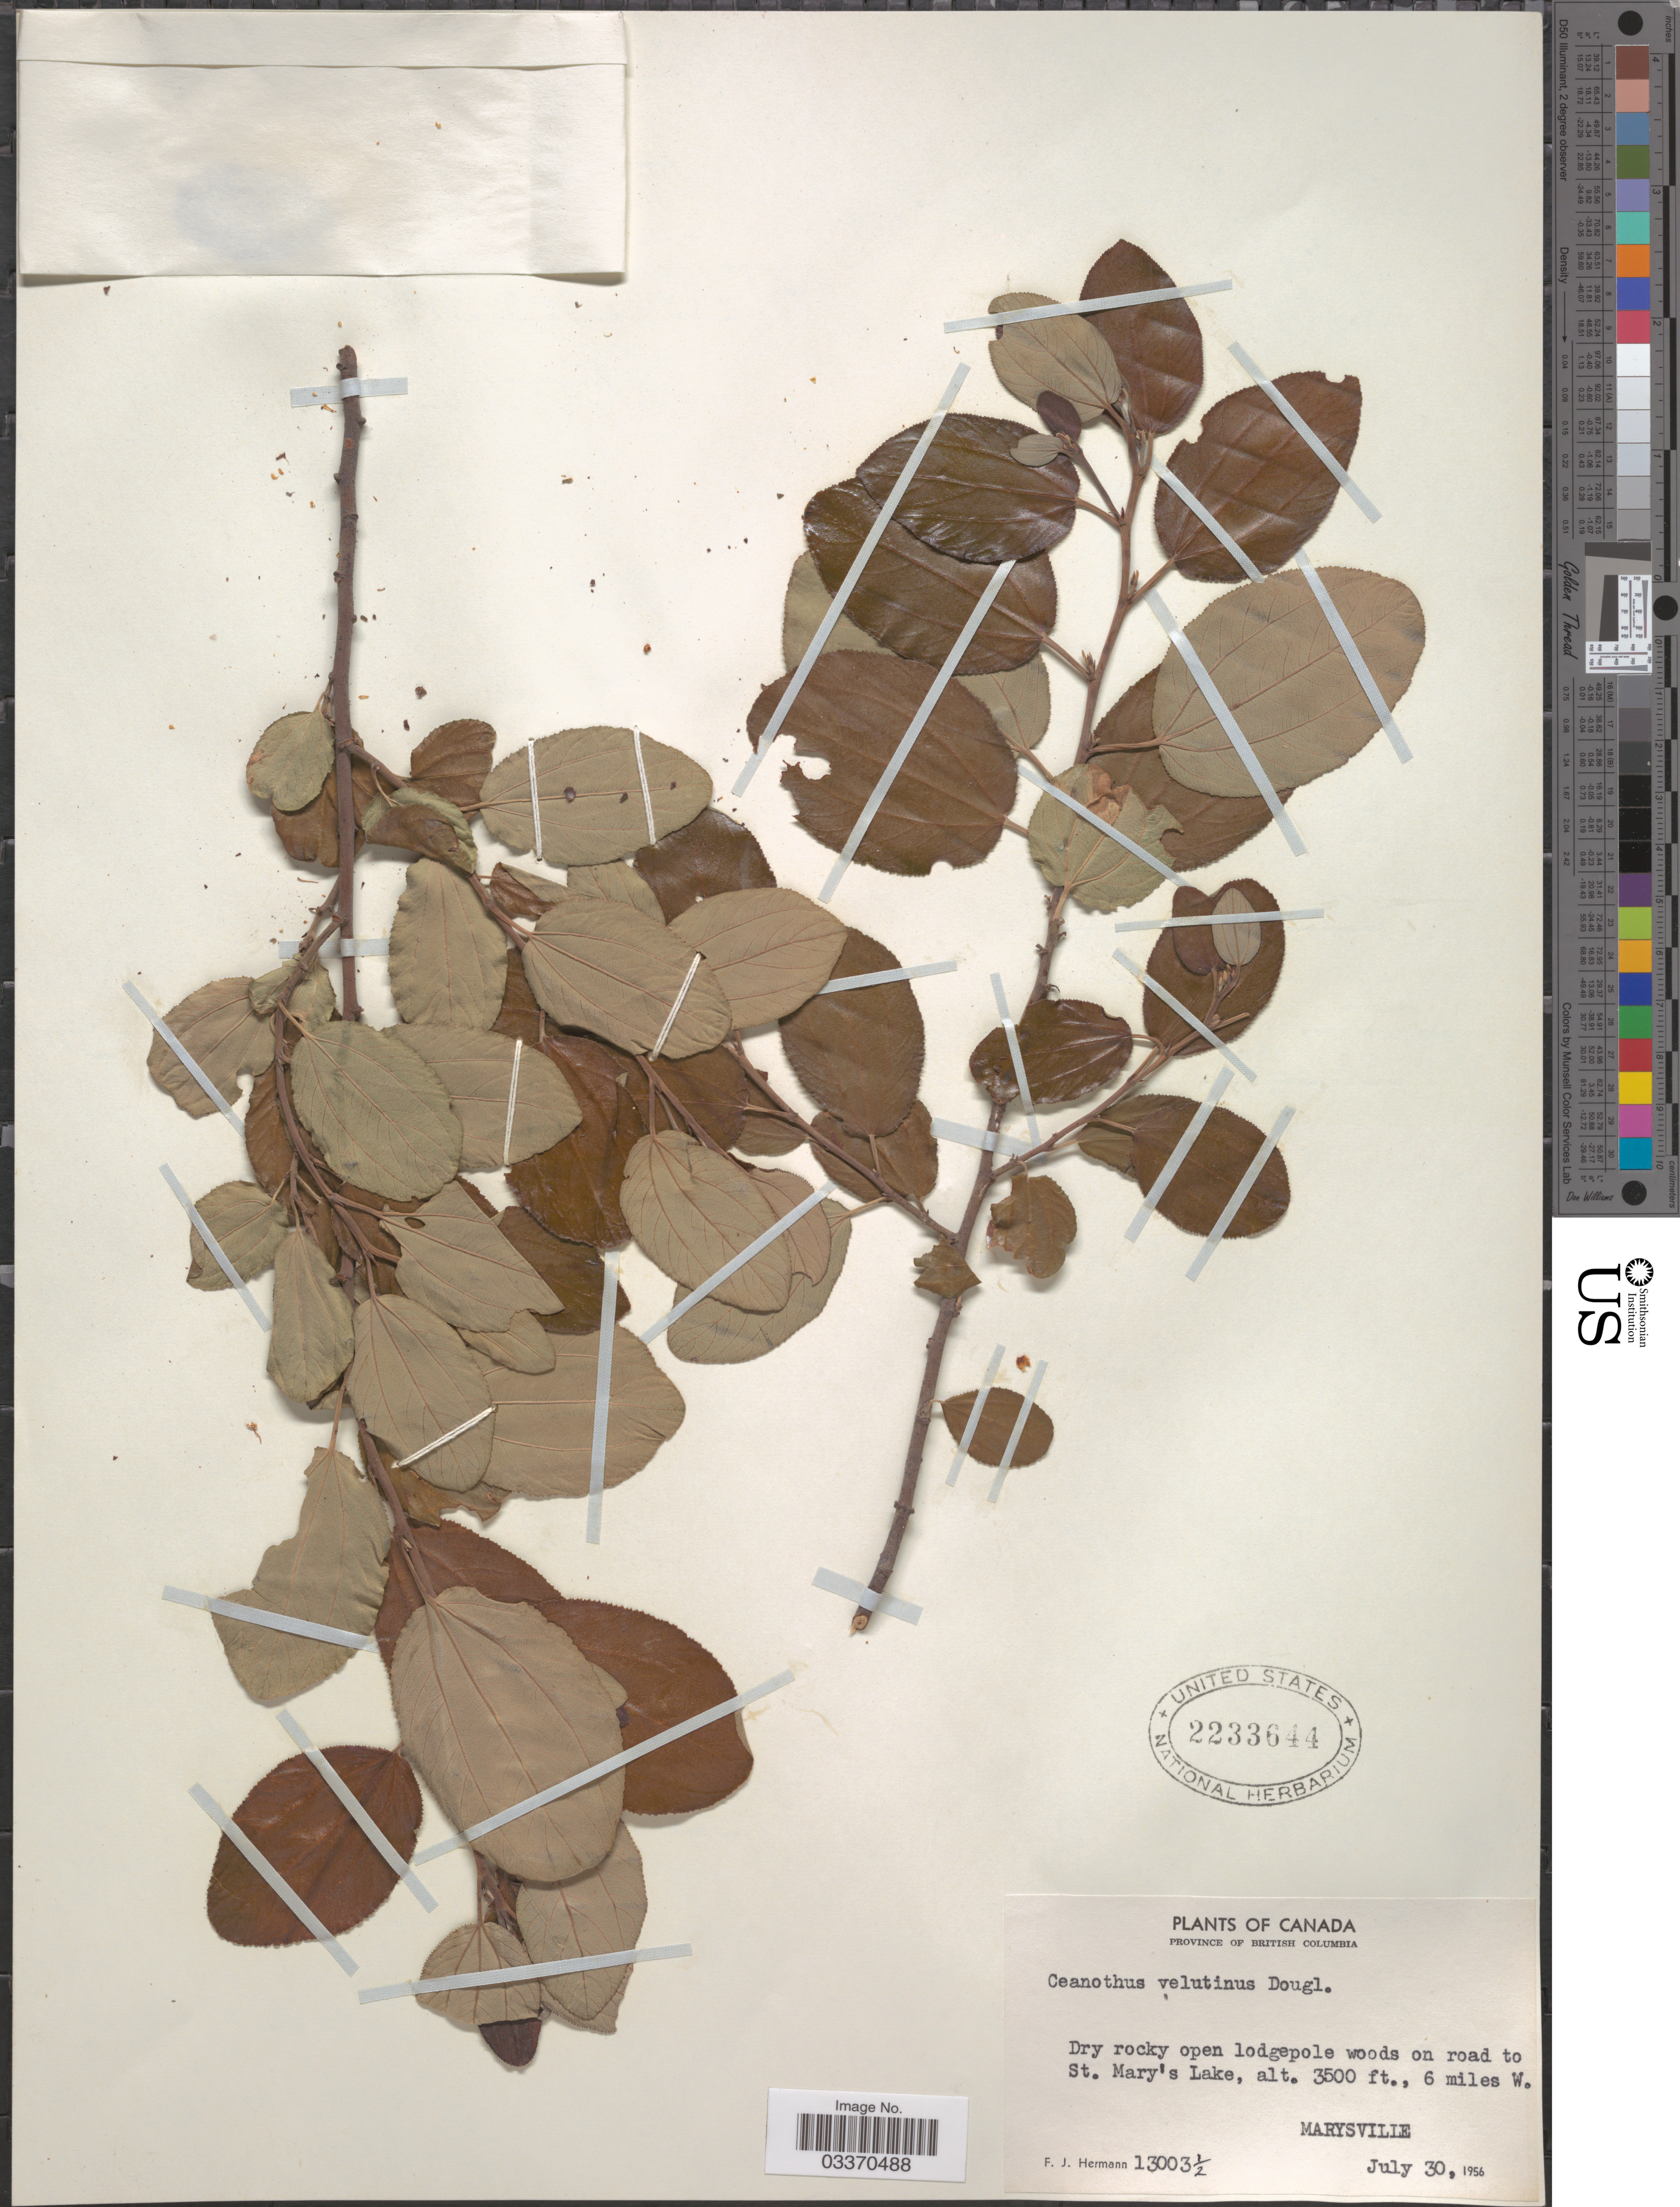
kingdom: Plantae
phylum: Tracheophyta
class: Magnoliopsida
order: Rosales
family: Rhamnaceae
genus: Ceanothus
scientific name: Ceanothus velutinus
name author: Douglas ex Hook.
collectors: F. J. Hermann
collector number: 13003½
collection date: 1956-07-30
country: Canada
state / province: British Columbia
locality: Dry rocky open lodgepole woods on road to St. Mary's Lake, 6 miles W. Marysville.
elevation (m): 1067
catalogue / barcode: US 2233644